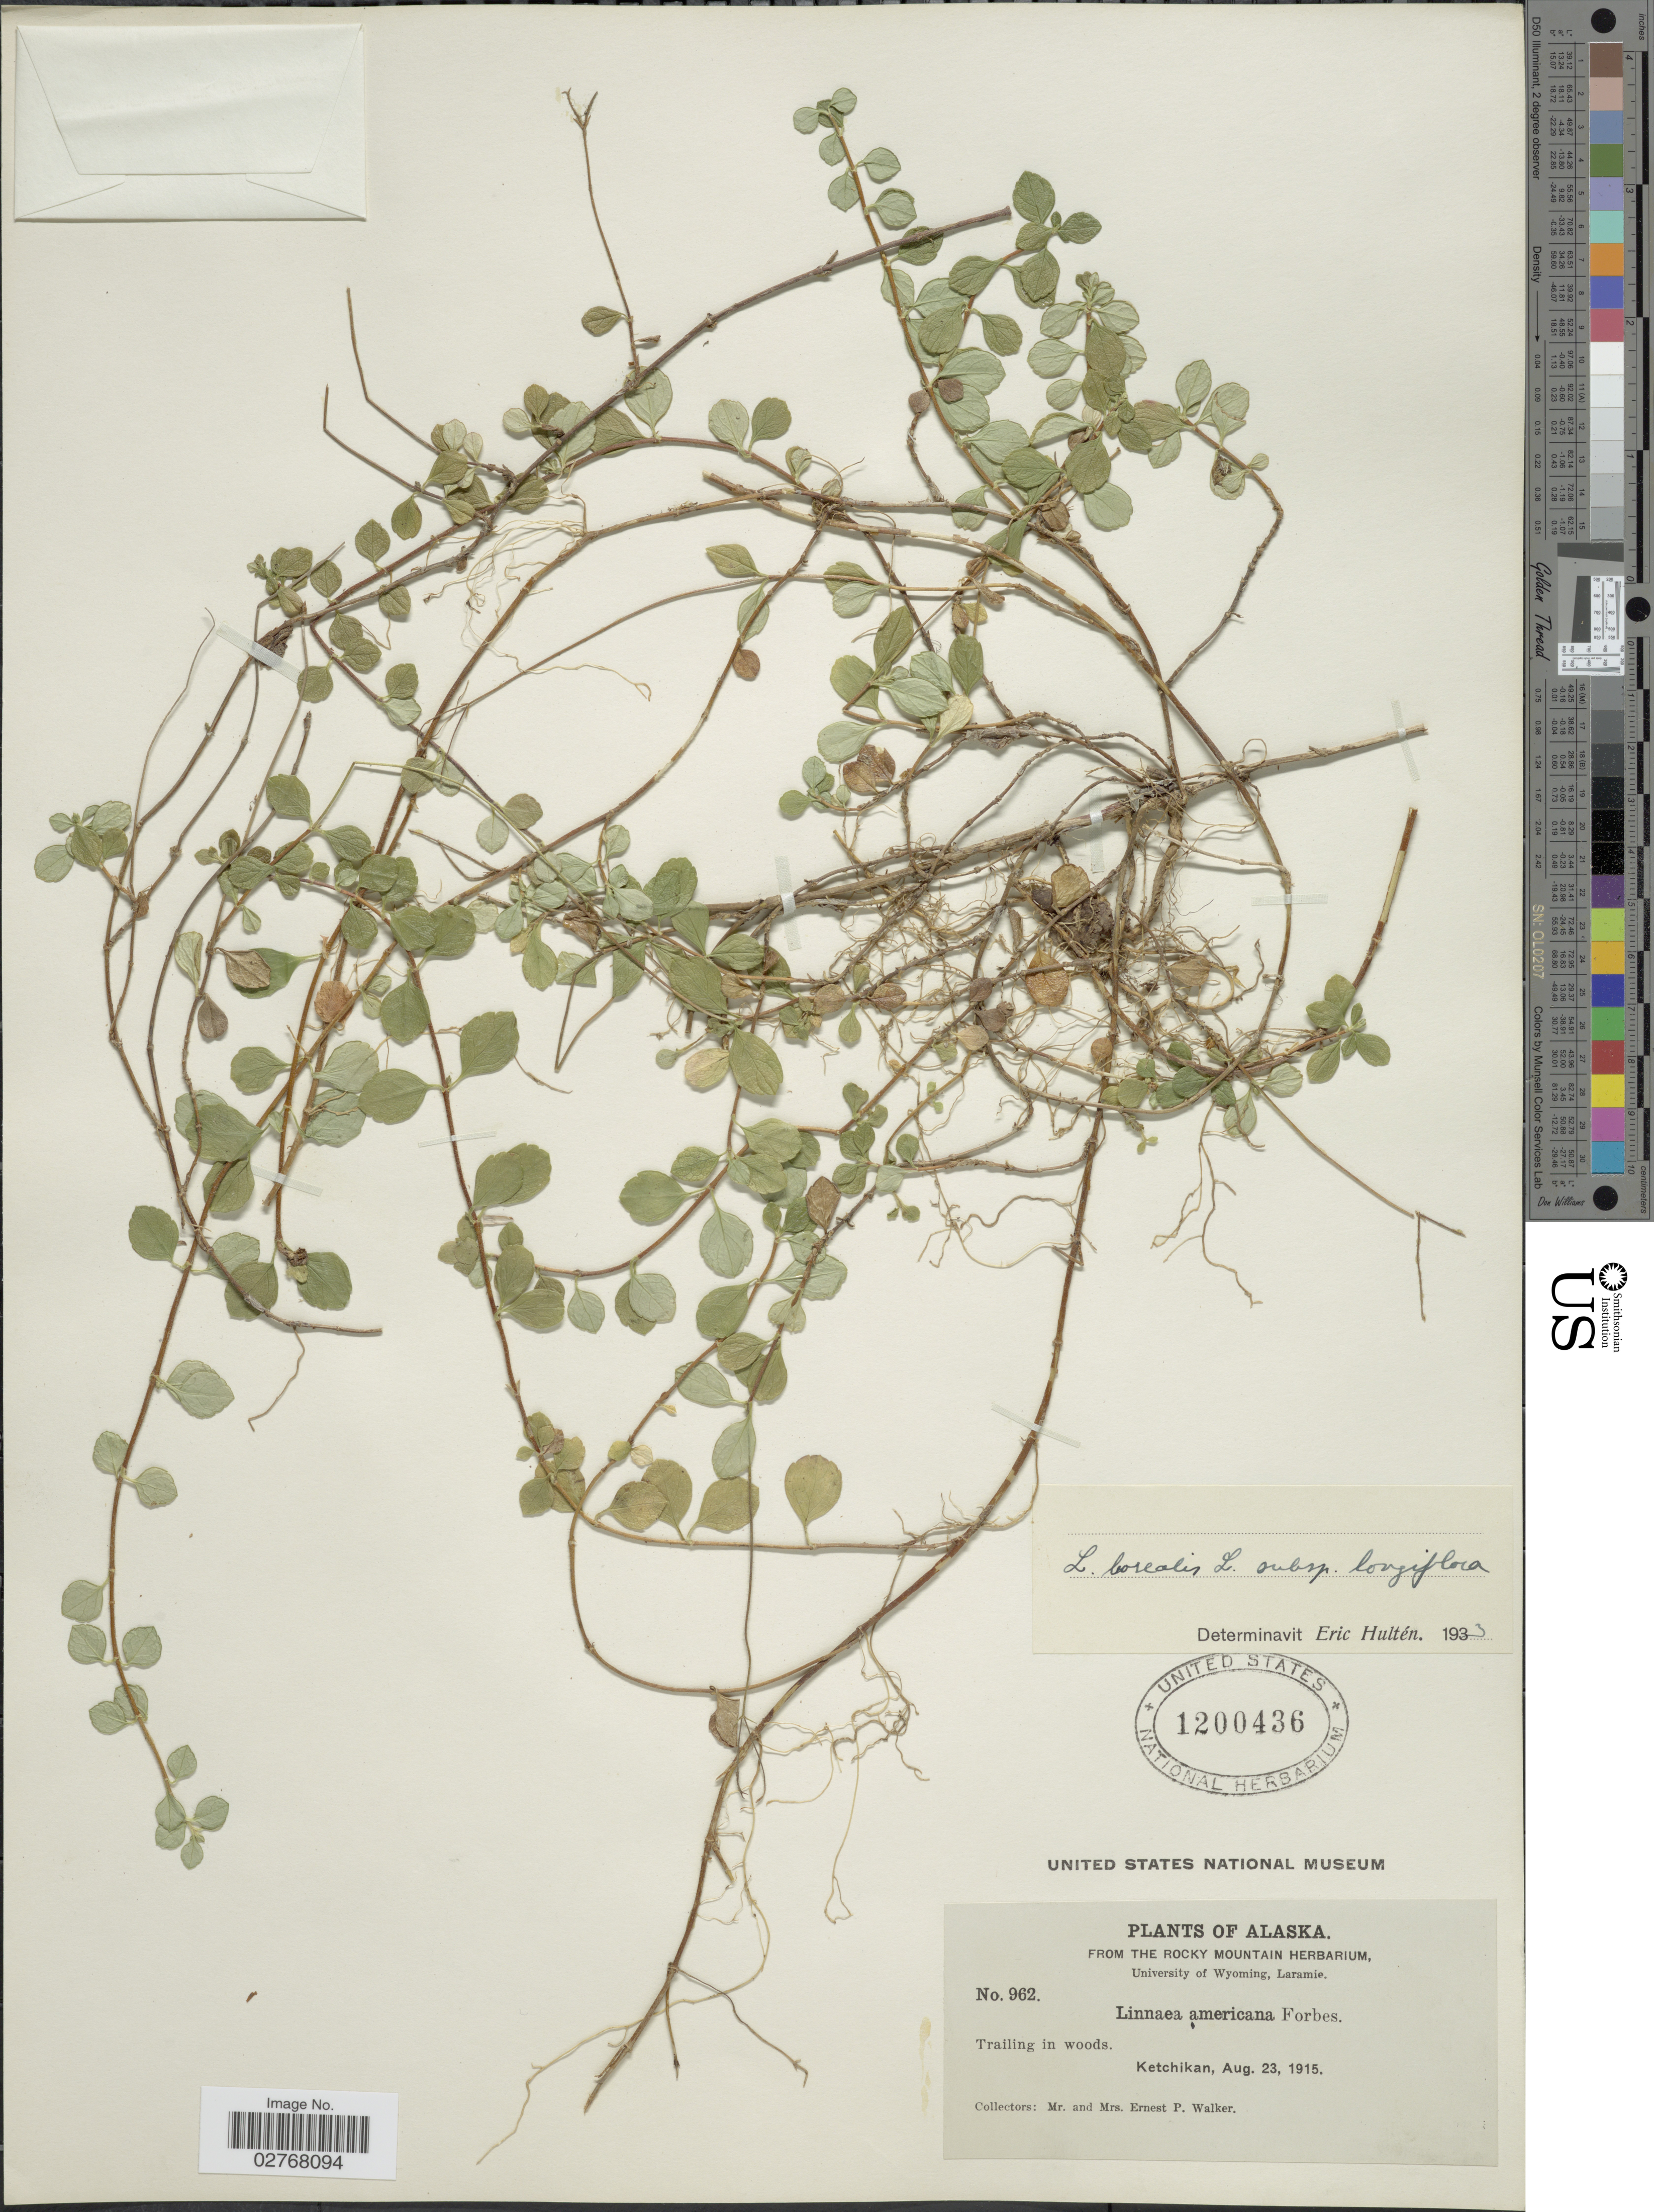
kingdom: Plantae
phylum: Tracheophyta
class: Magnoliopsida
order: Dipsacales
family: Caprifoliaceae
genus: Linnaea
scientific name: Linnaea borealis subsp. longiflora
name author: (Torr.) Piper & Beattie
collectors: E. P. Walker & E. Walker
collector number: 962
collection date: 1915-08-23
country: United States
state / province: Alaska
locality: Ketchikan.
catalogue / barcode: US 1200436